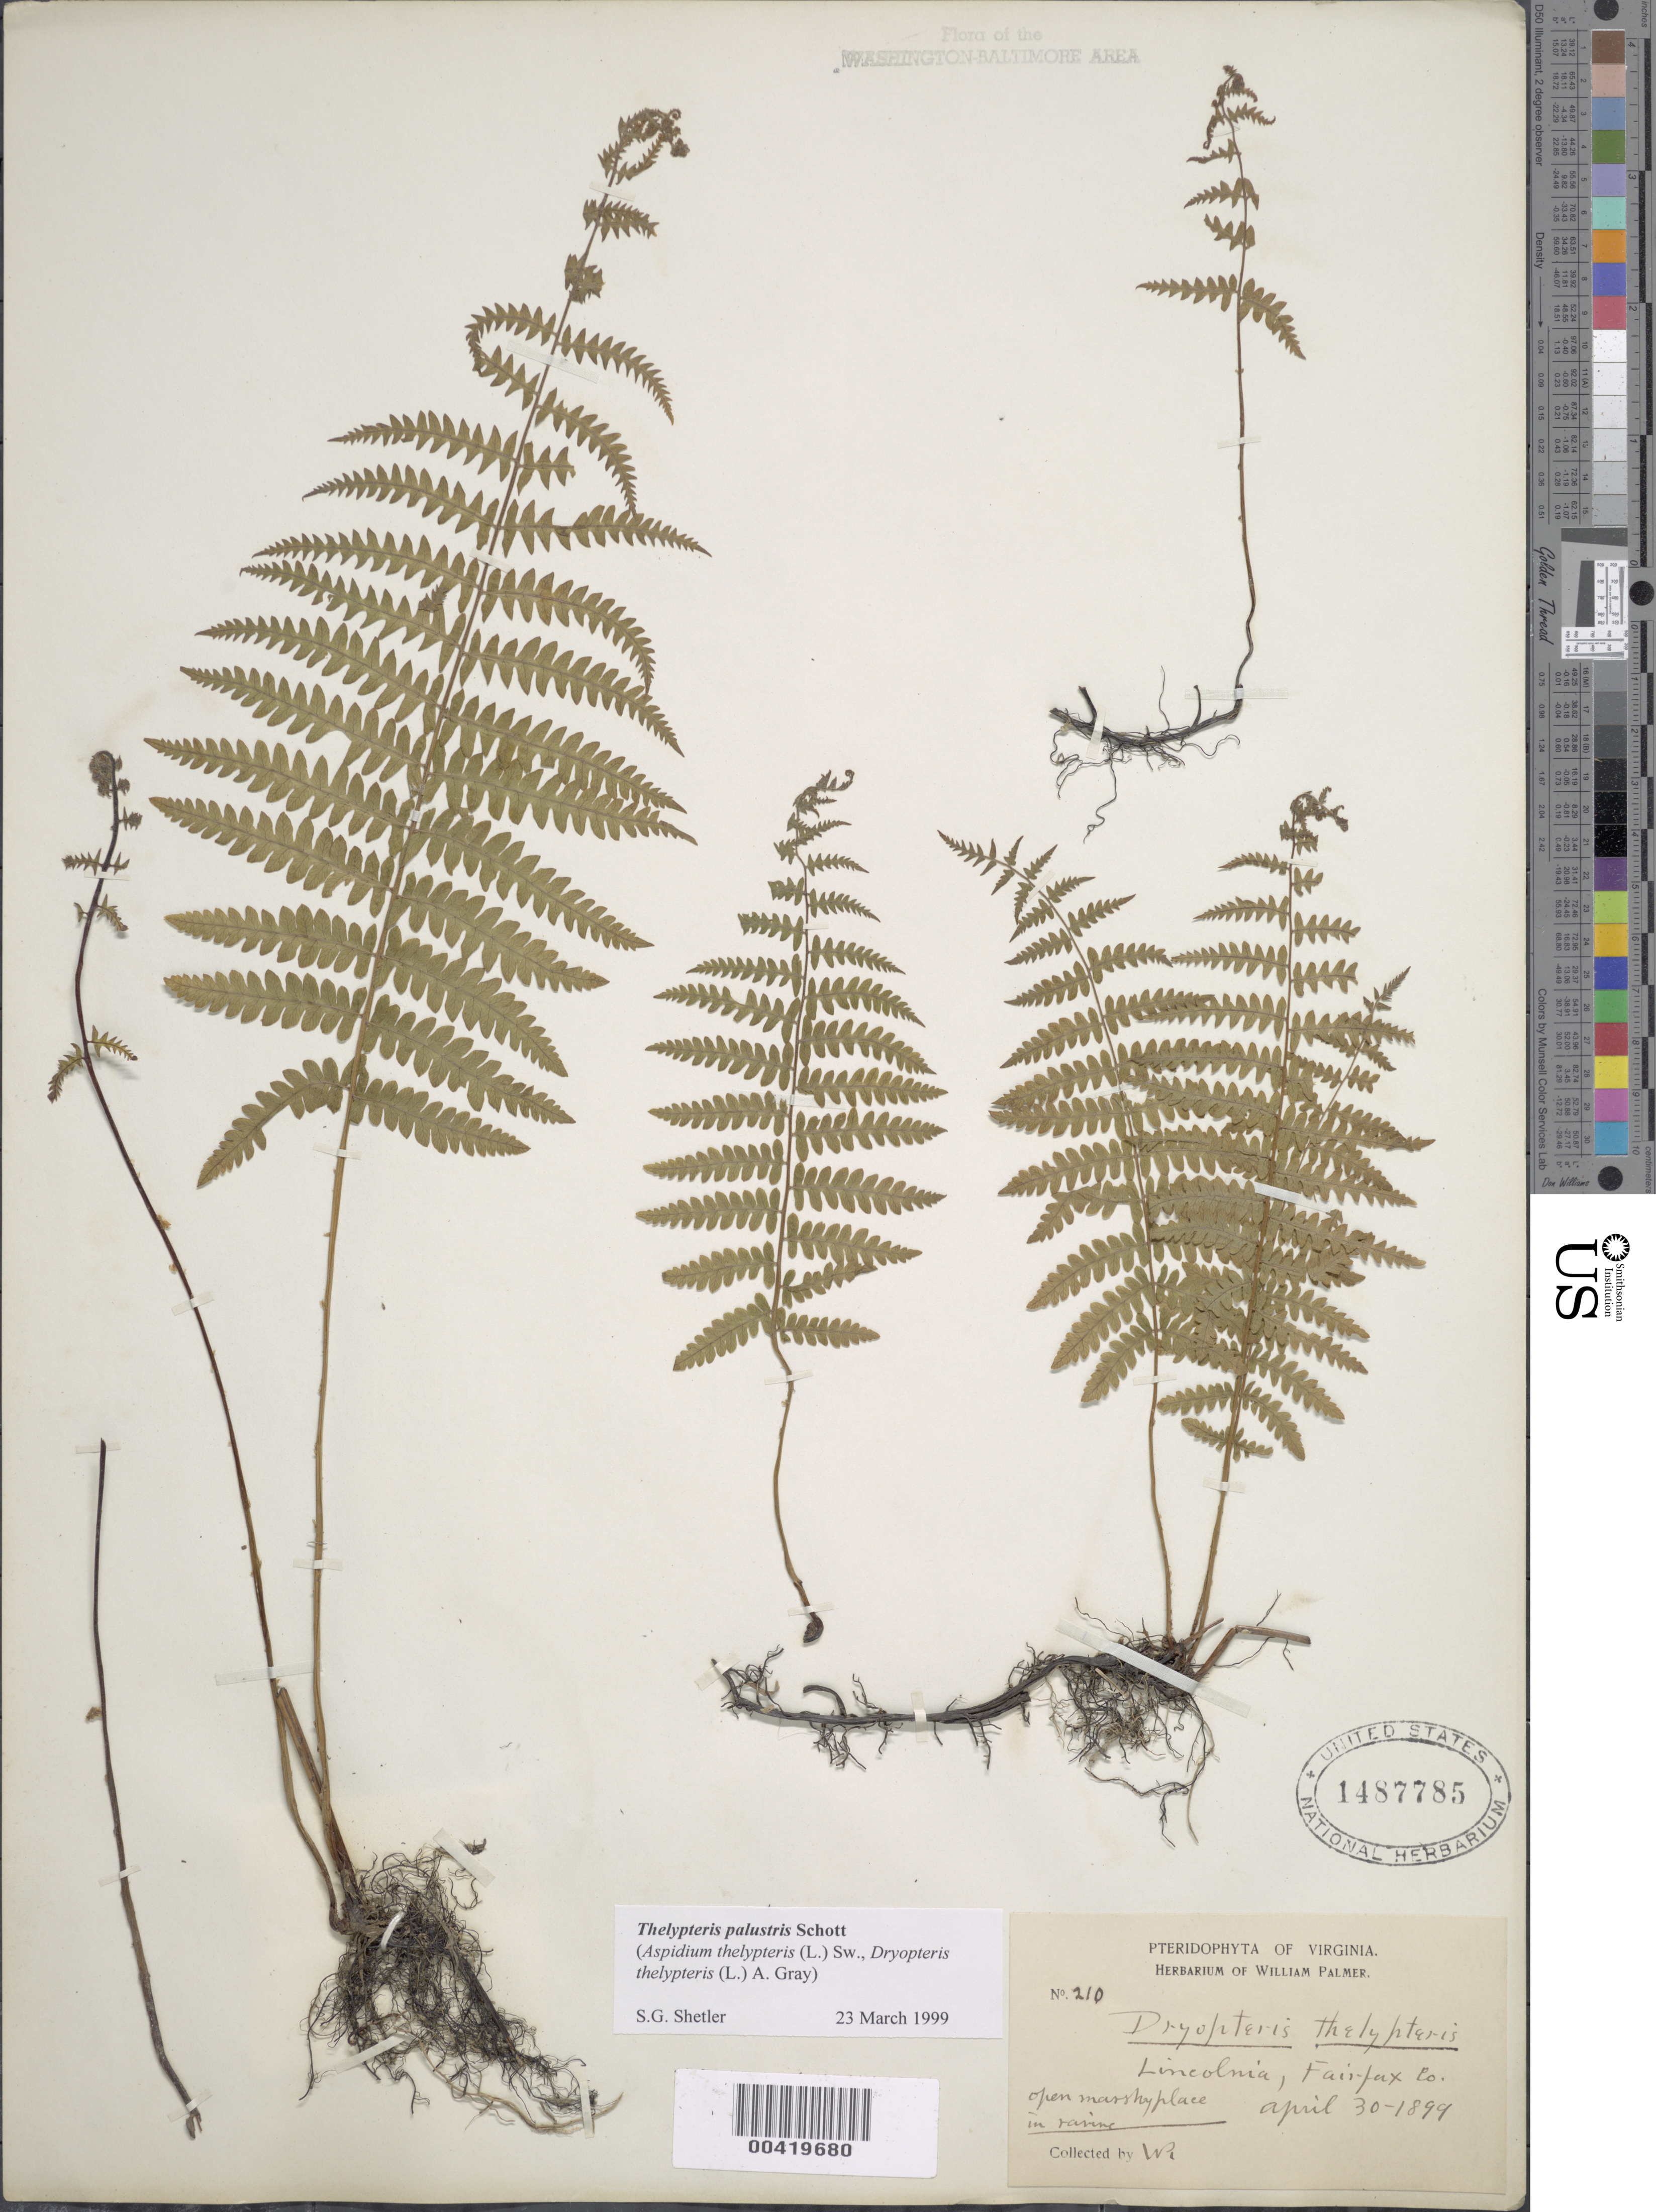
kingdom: Plantae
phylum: Tracheophyta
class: Polypodiopsida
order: Polypodiales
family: Thelypteridaceae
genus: Thelypteris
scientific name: Thelypteris palustris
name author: (Salisb.) Schott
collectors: W. Palmer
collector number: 210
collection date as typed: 30 Apr 1899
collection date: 1899-04-30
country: United States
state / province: Virginia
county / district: Fairfax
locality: Lincolnia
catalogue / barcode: US 1487785